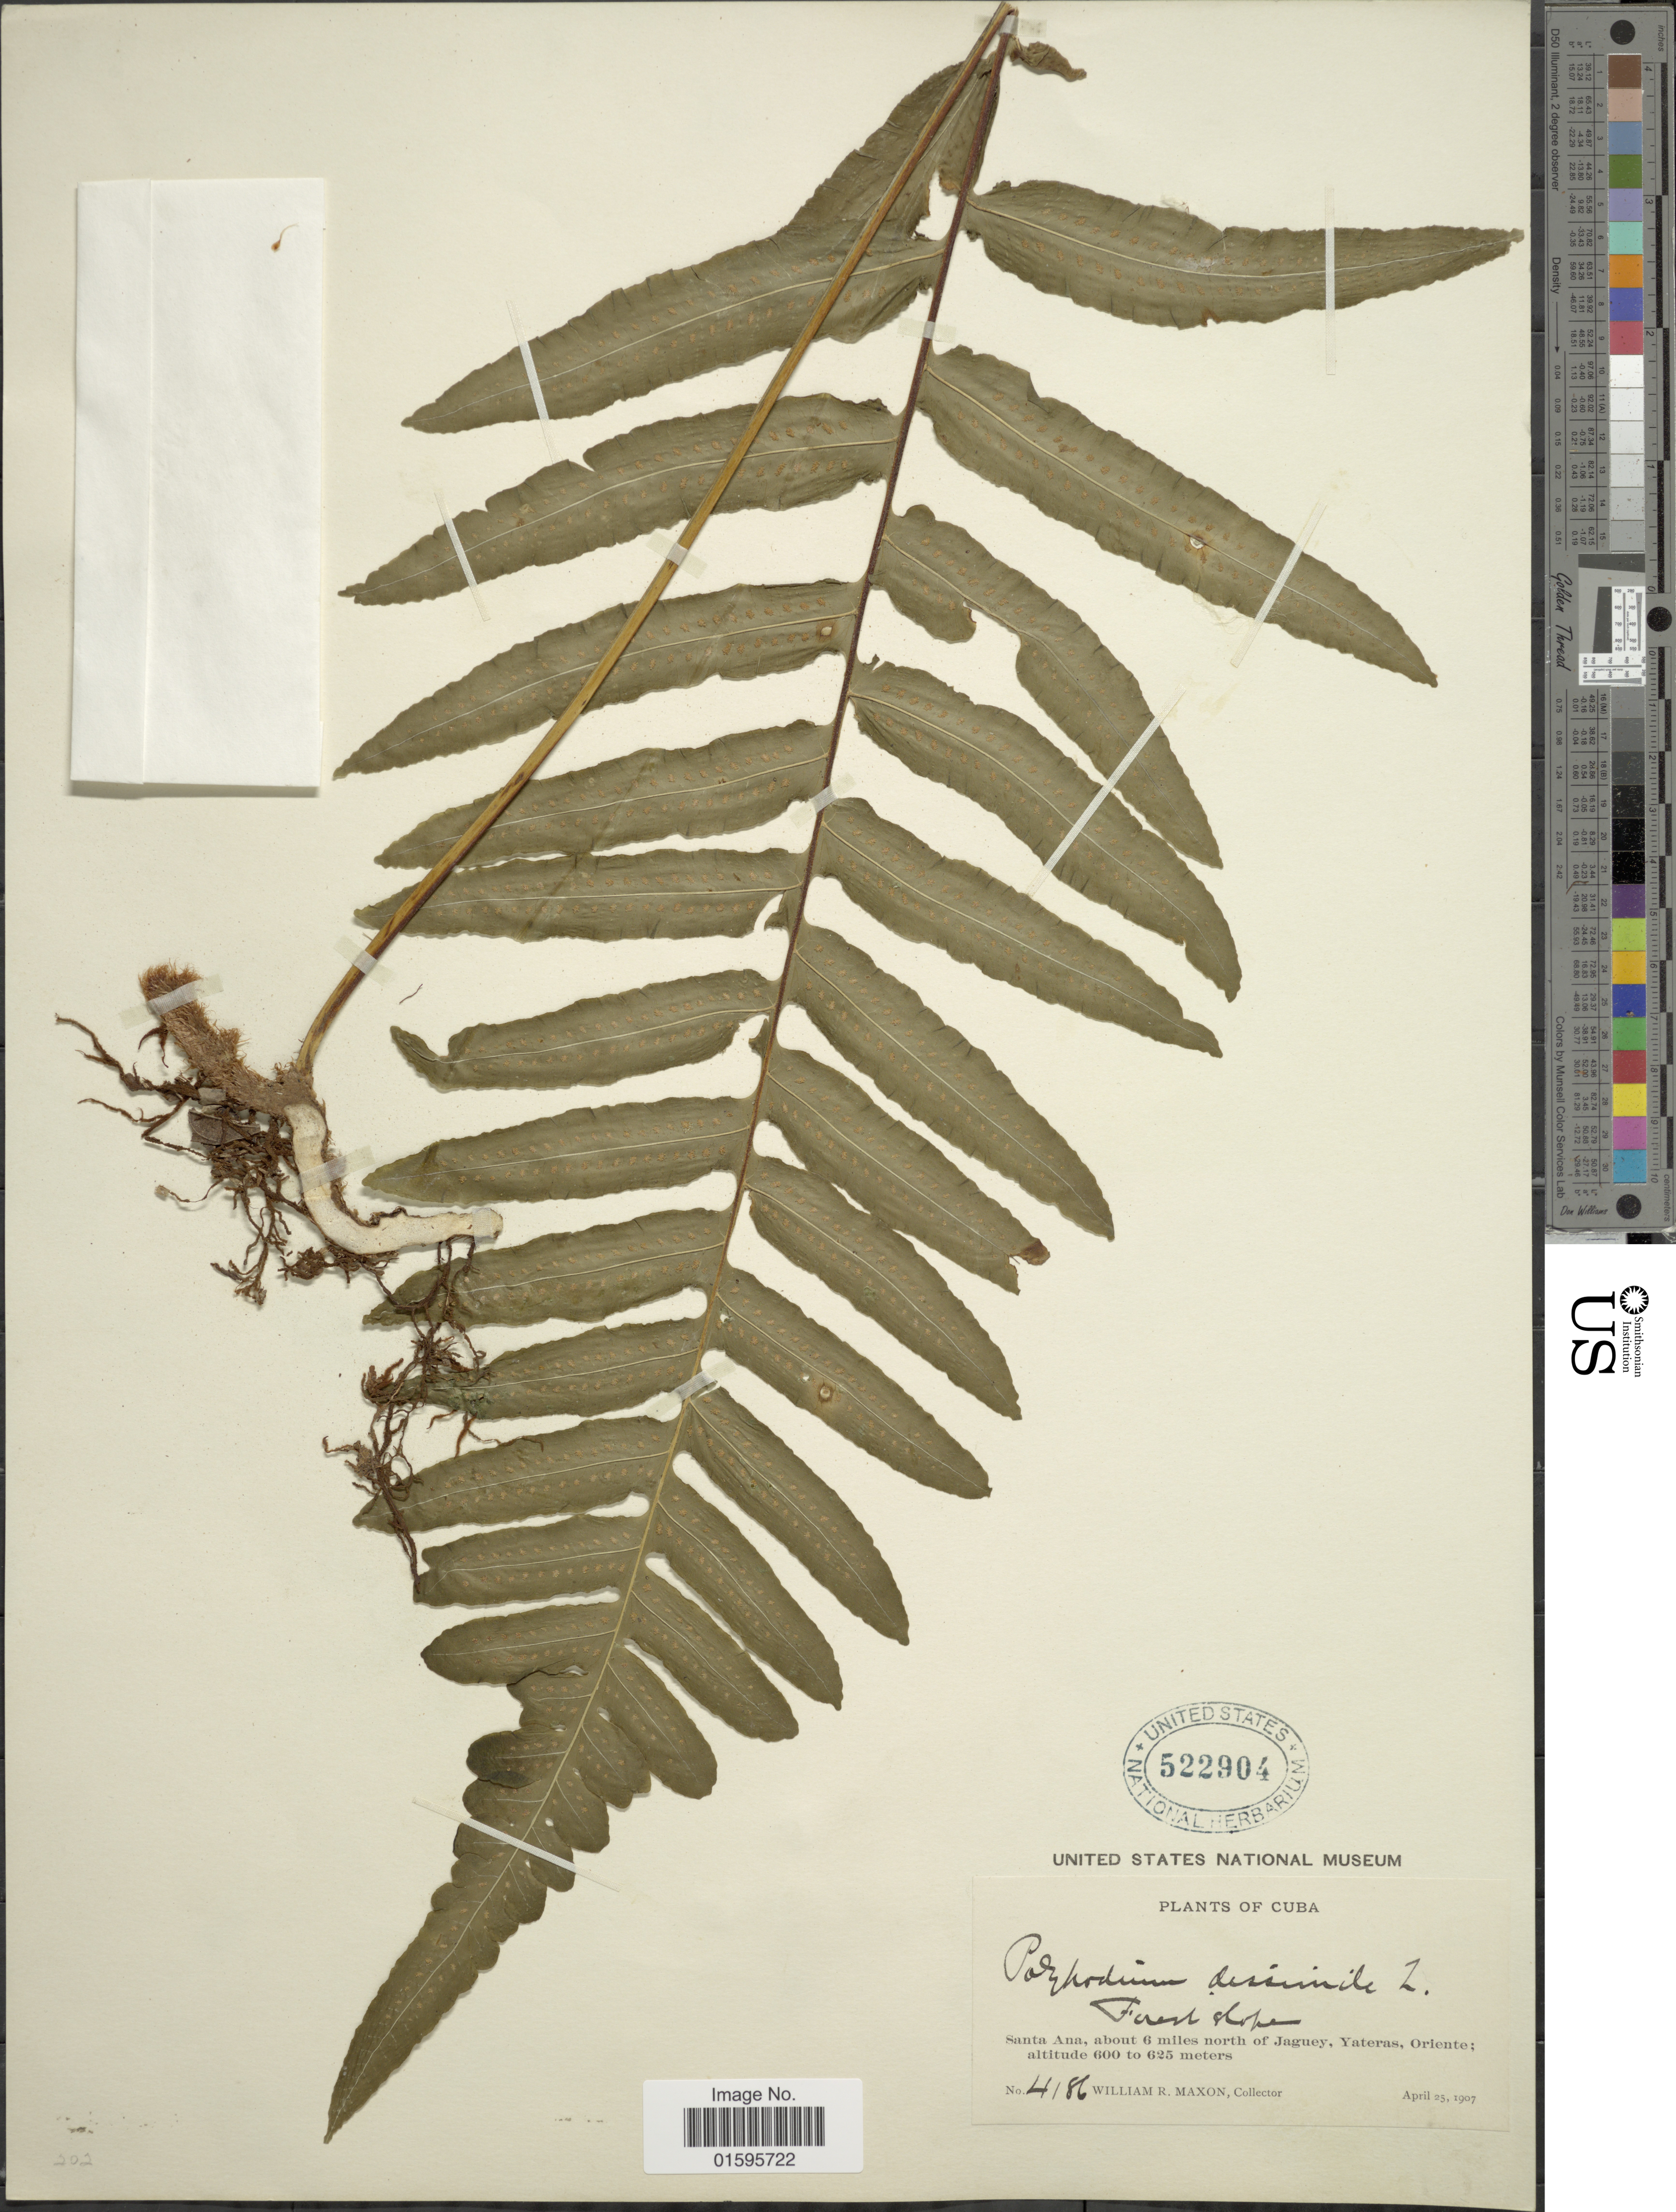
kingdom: Plantae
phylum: Tracheophyta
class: Polypodiopsida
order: Polypodiales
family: Polypodiaceae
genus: Polypodium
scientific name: Polypodium dulce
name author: Poir.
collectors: W. R. Maxon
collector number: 4186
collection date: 1907-04-25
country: Cuba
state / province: Oriente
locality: Santa Ana, about 6 miles north of Jaguey, Yateras, Oriente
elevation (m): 600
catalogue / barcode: US 522904